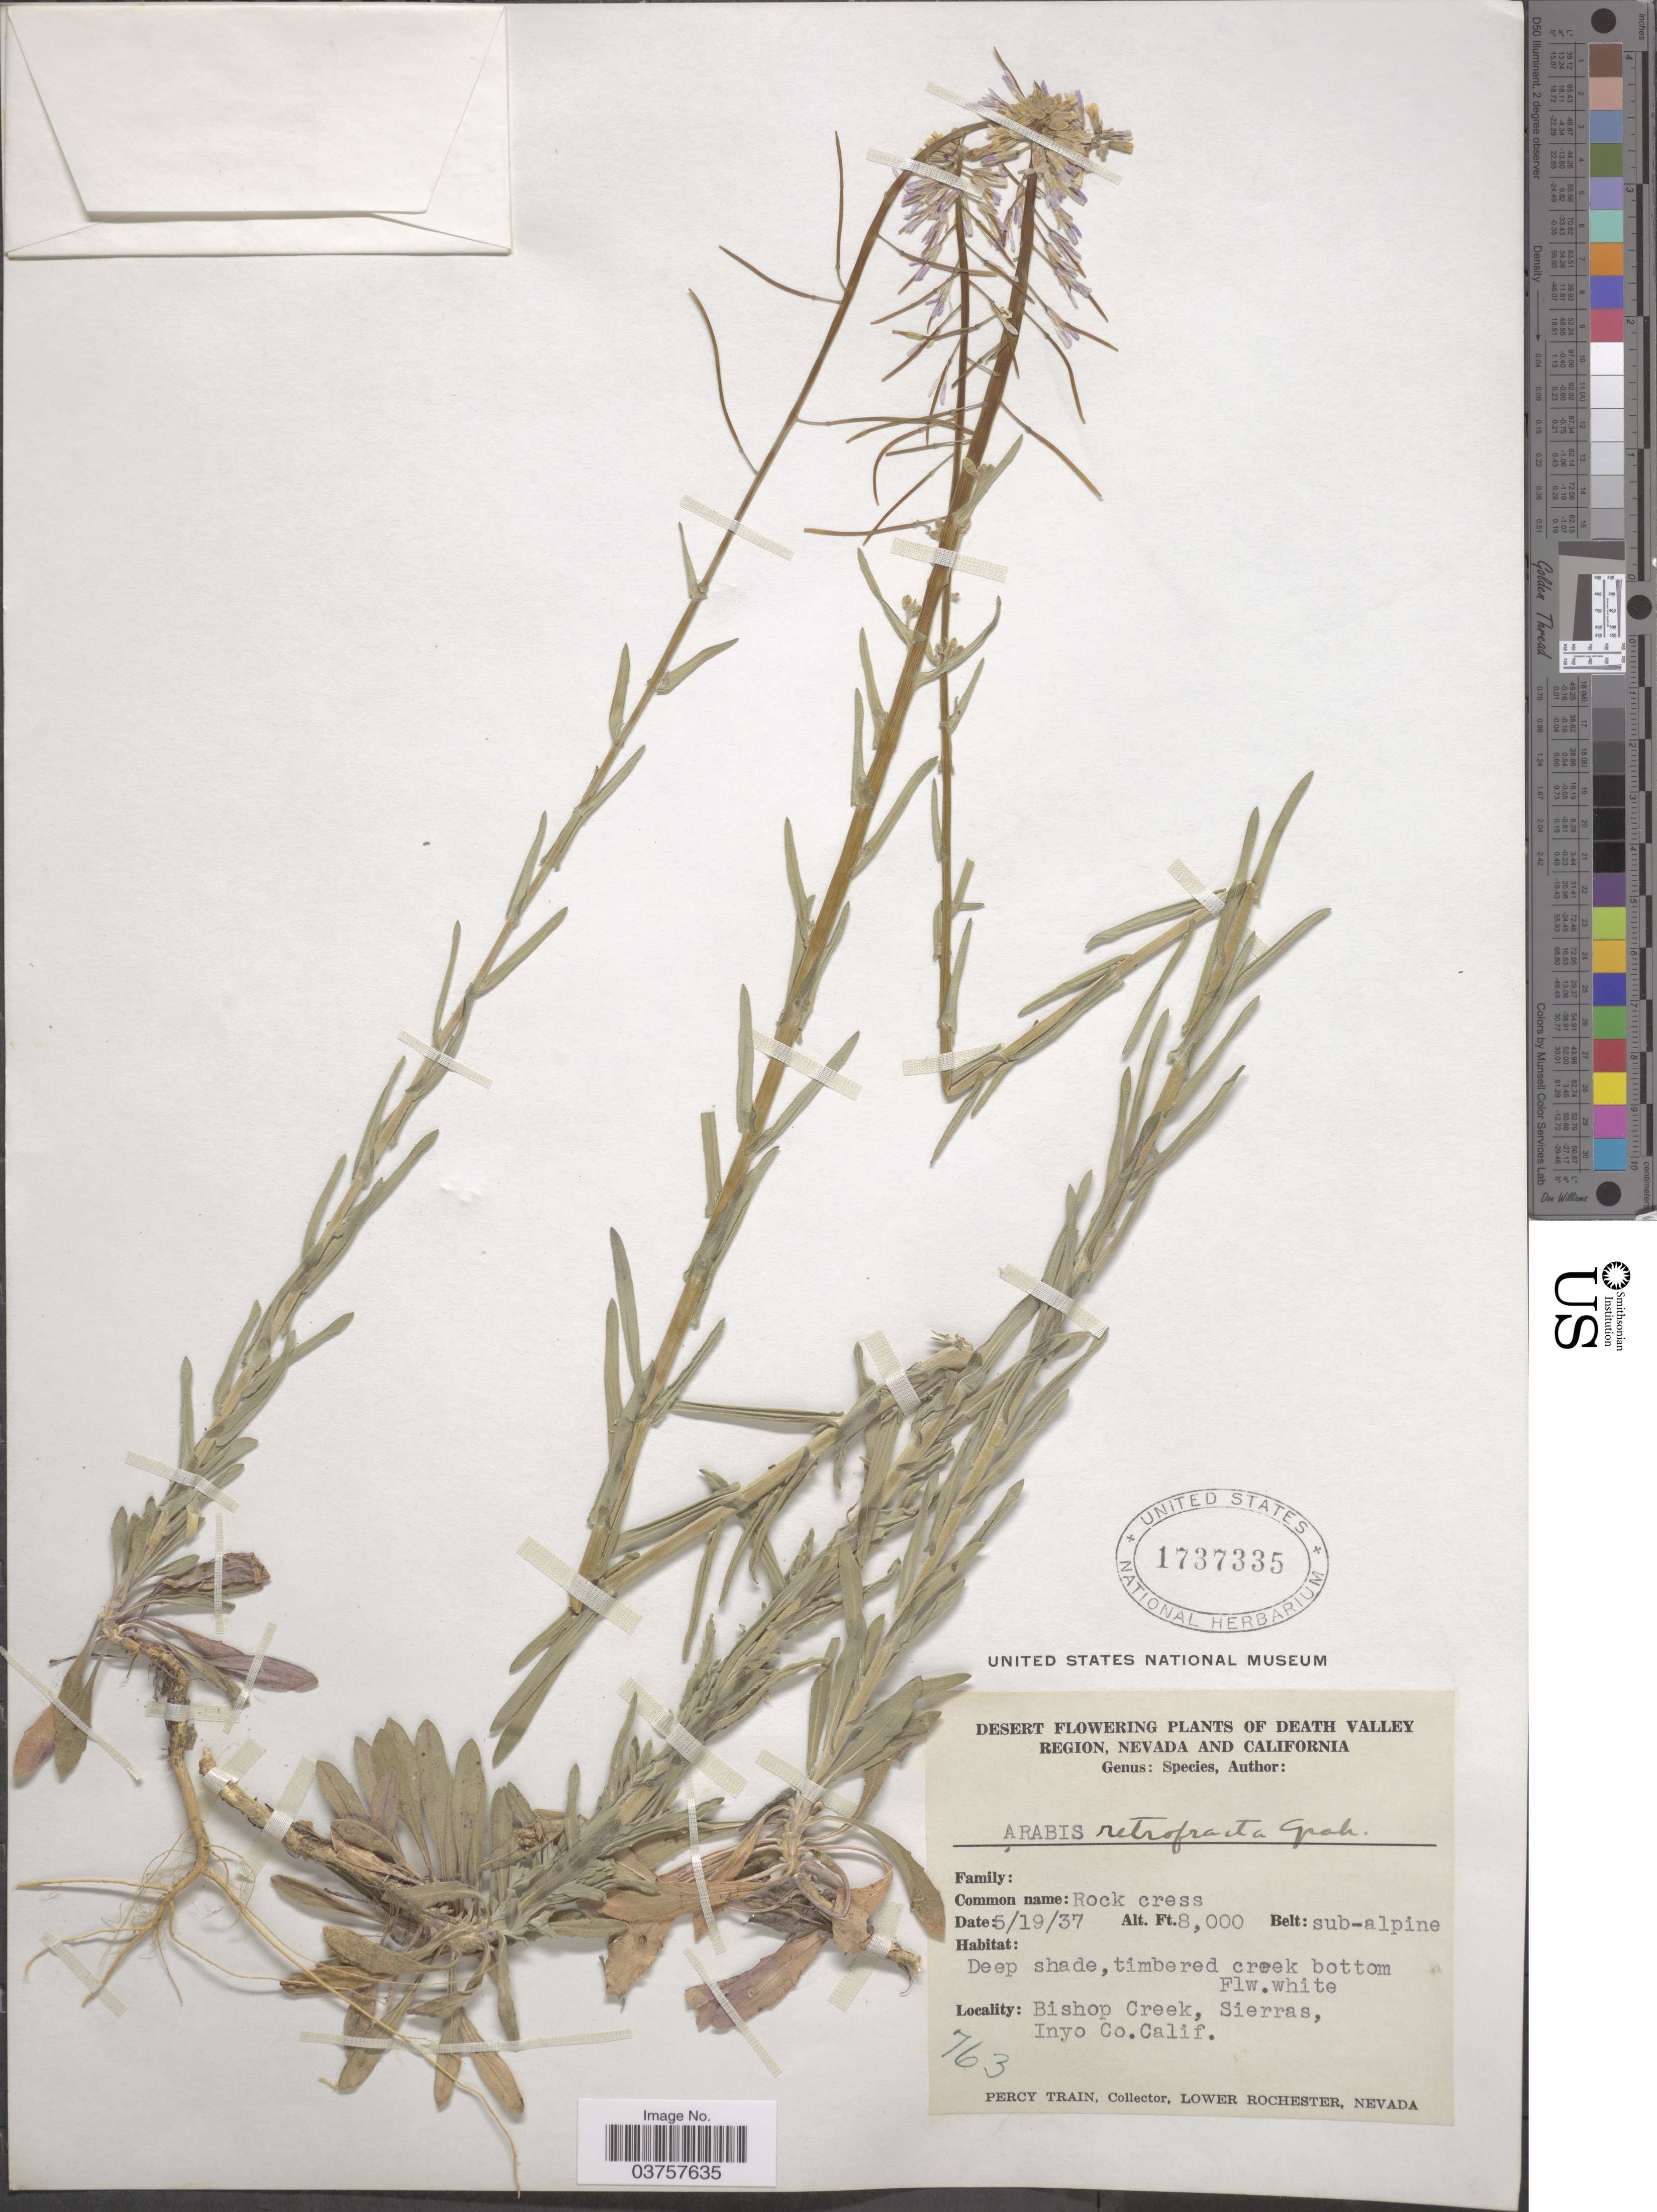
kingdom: Plantae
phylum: Tracheophyta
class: Magnoliopsida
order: Brassicales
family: Brassicaceae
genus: Arabis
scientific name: Arabis holboellii var. retrofracta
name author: Rydb.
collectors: P. Train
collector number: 763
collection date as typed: Transcribed d/m/y: 19/5/37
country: United States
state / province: California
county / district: Inyo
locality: Death Valley Region. Bishop Creek, Sierras, Inyo Co.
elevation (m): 2438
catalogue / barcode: US 1737335